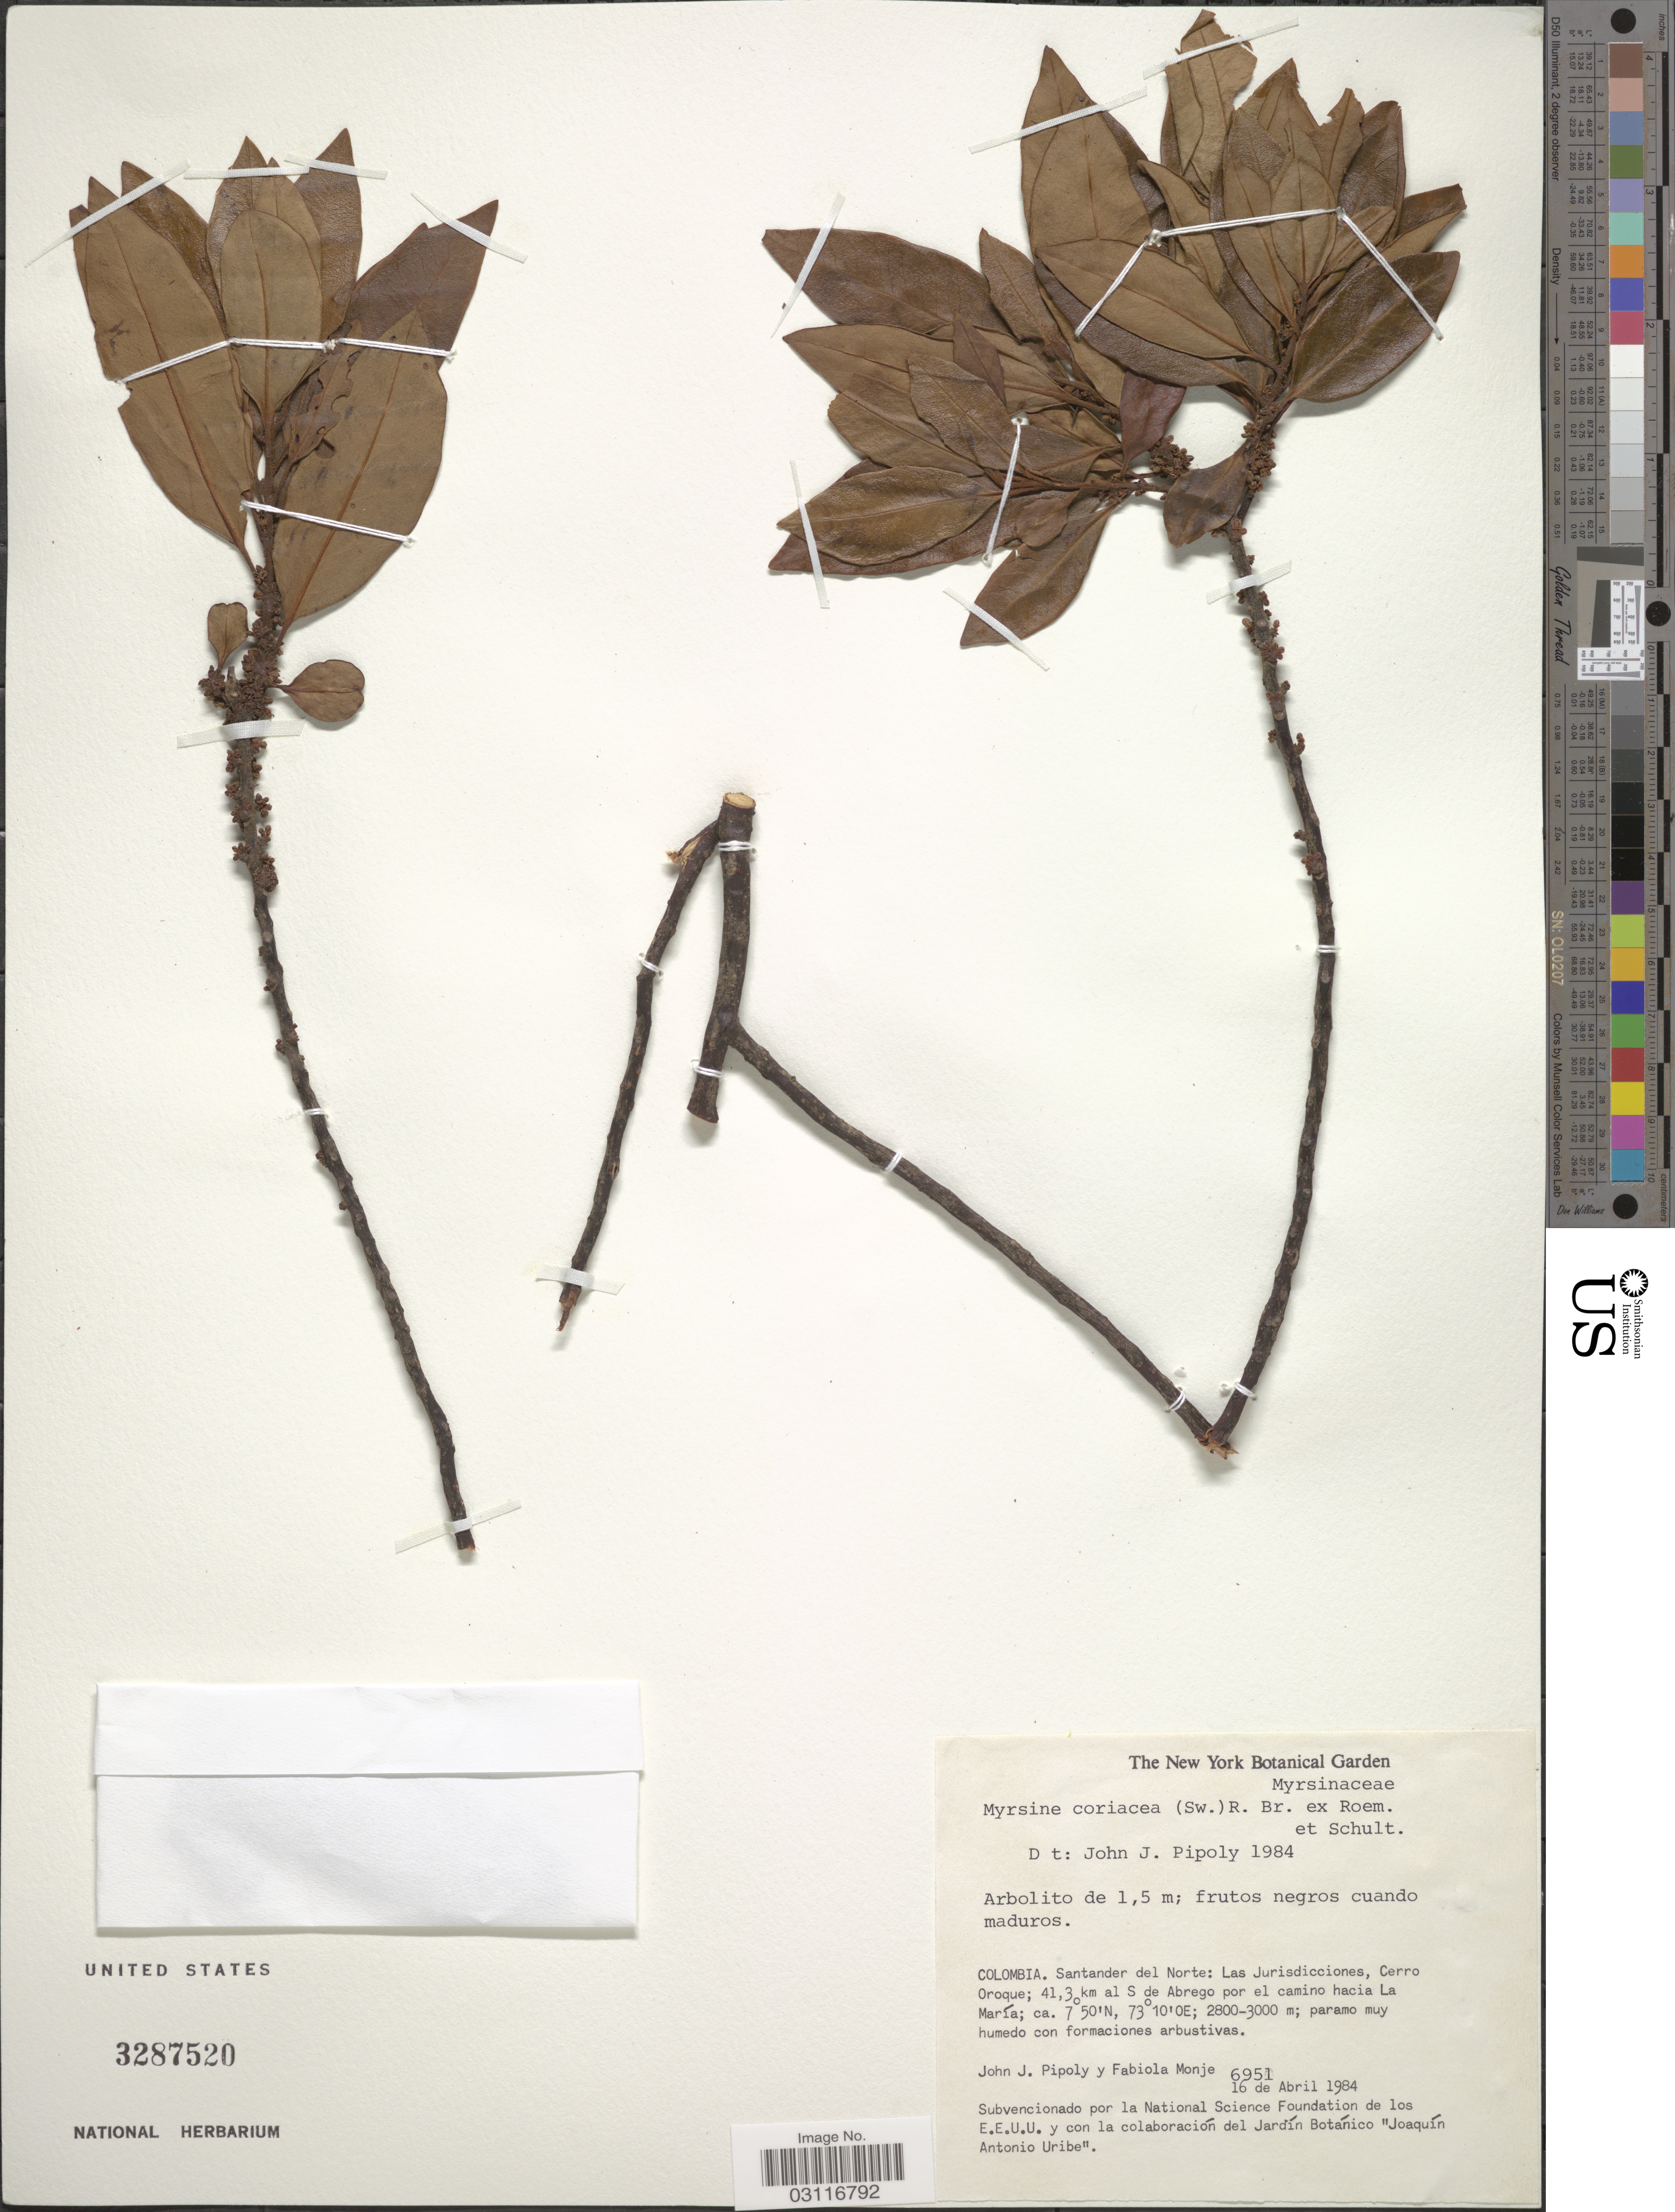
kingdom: Plantae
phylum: Tracheophyta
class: Magnoliopsida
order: Ericales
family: Primulaceae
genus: Myrsine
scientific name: Myrsine coriacea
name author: (Sw.) R. Br. ex Roem. & Schult.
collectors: J. J. Pipoly & F. Monje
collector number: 6951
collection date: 1984-04-16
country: Colombia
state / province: Norte de Santander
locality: Santander del Norte: Las Jurisdicciones, Cerro Oroque; 41.3 km al S de Abrego por el camino hacia La María.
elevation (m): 2800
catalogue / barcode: US 3287520